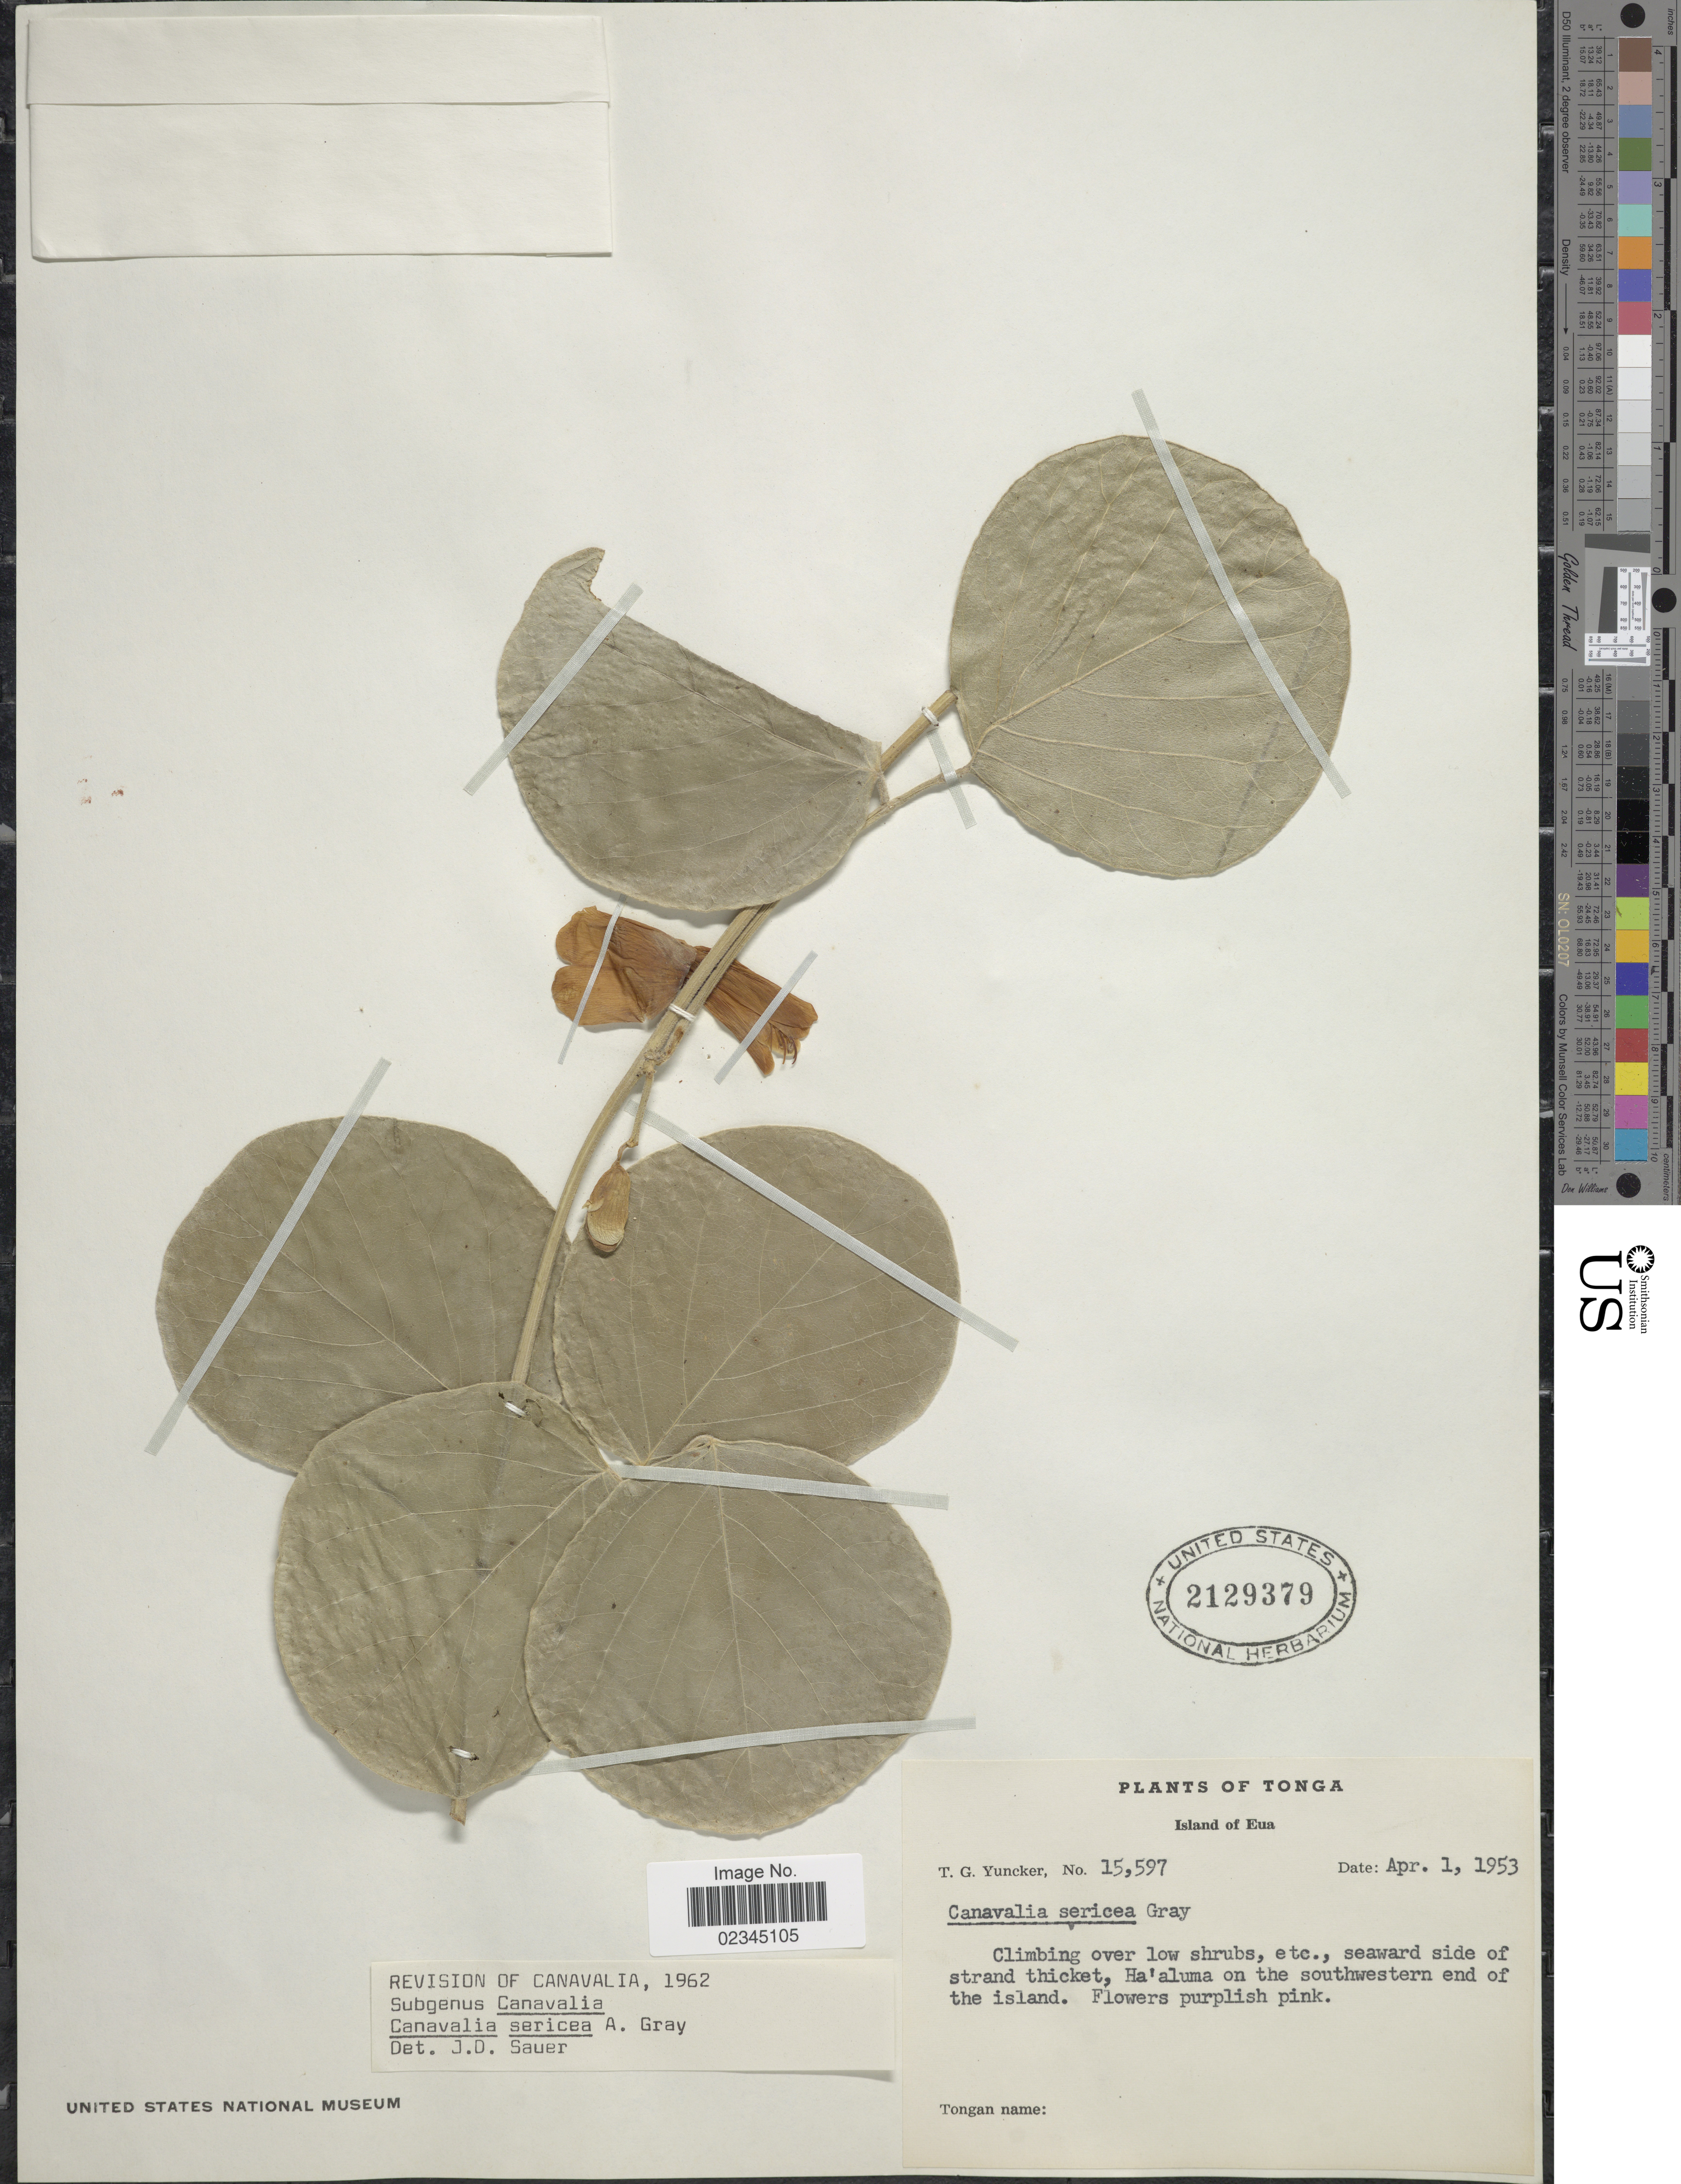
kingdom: Plantae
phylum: Tracheophyta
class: Magnoliopsida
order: Fabales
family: Fabaceae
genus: Canavalia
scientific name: Canavalia sericea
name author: A. Gray in Wilkes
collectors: T. G. Yuncker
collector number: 15597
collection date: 1953-04-01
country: Tonga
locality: Island of Eua. seaward side of strand thicket, Ha'aluma on the southwestern end of the island.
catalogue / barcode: US 2129379